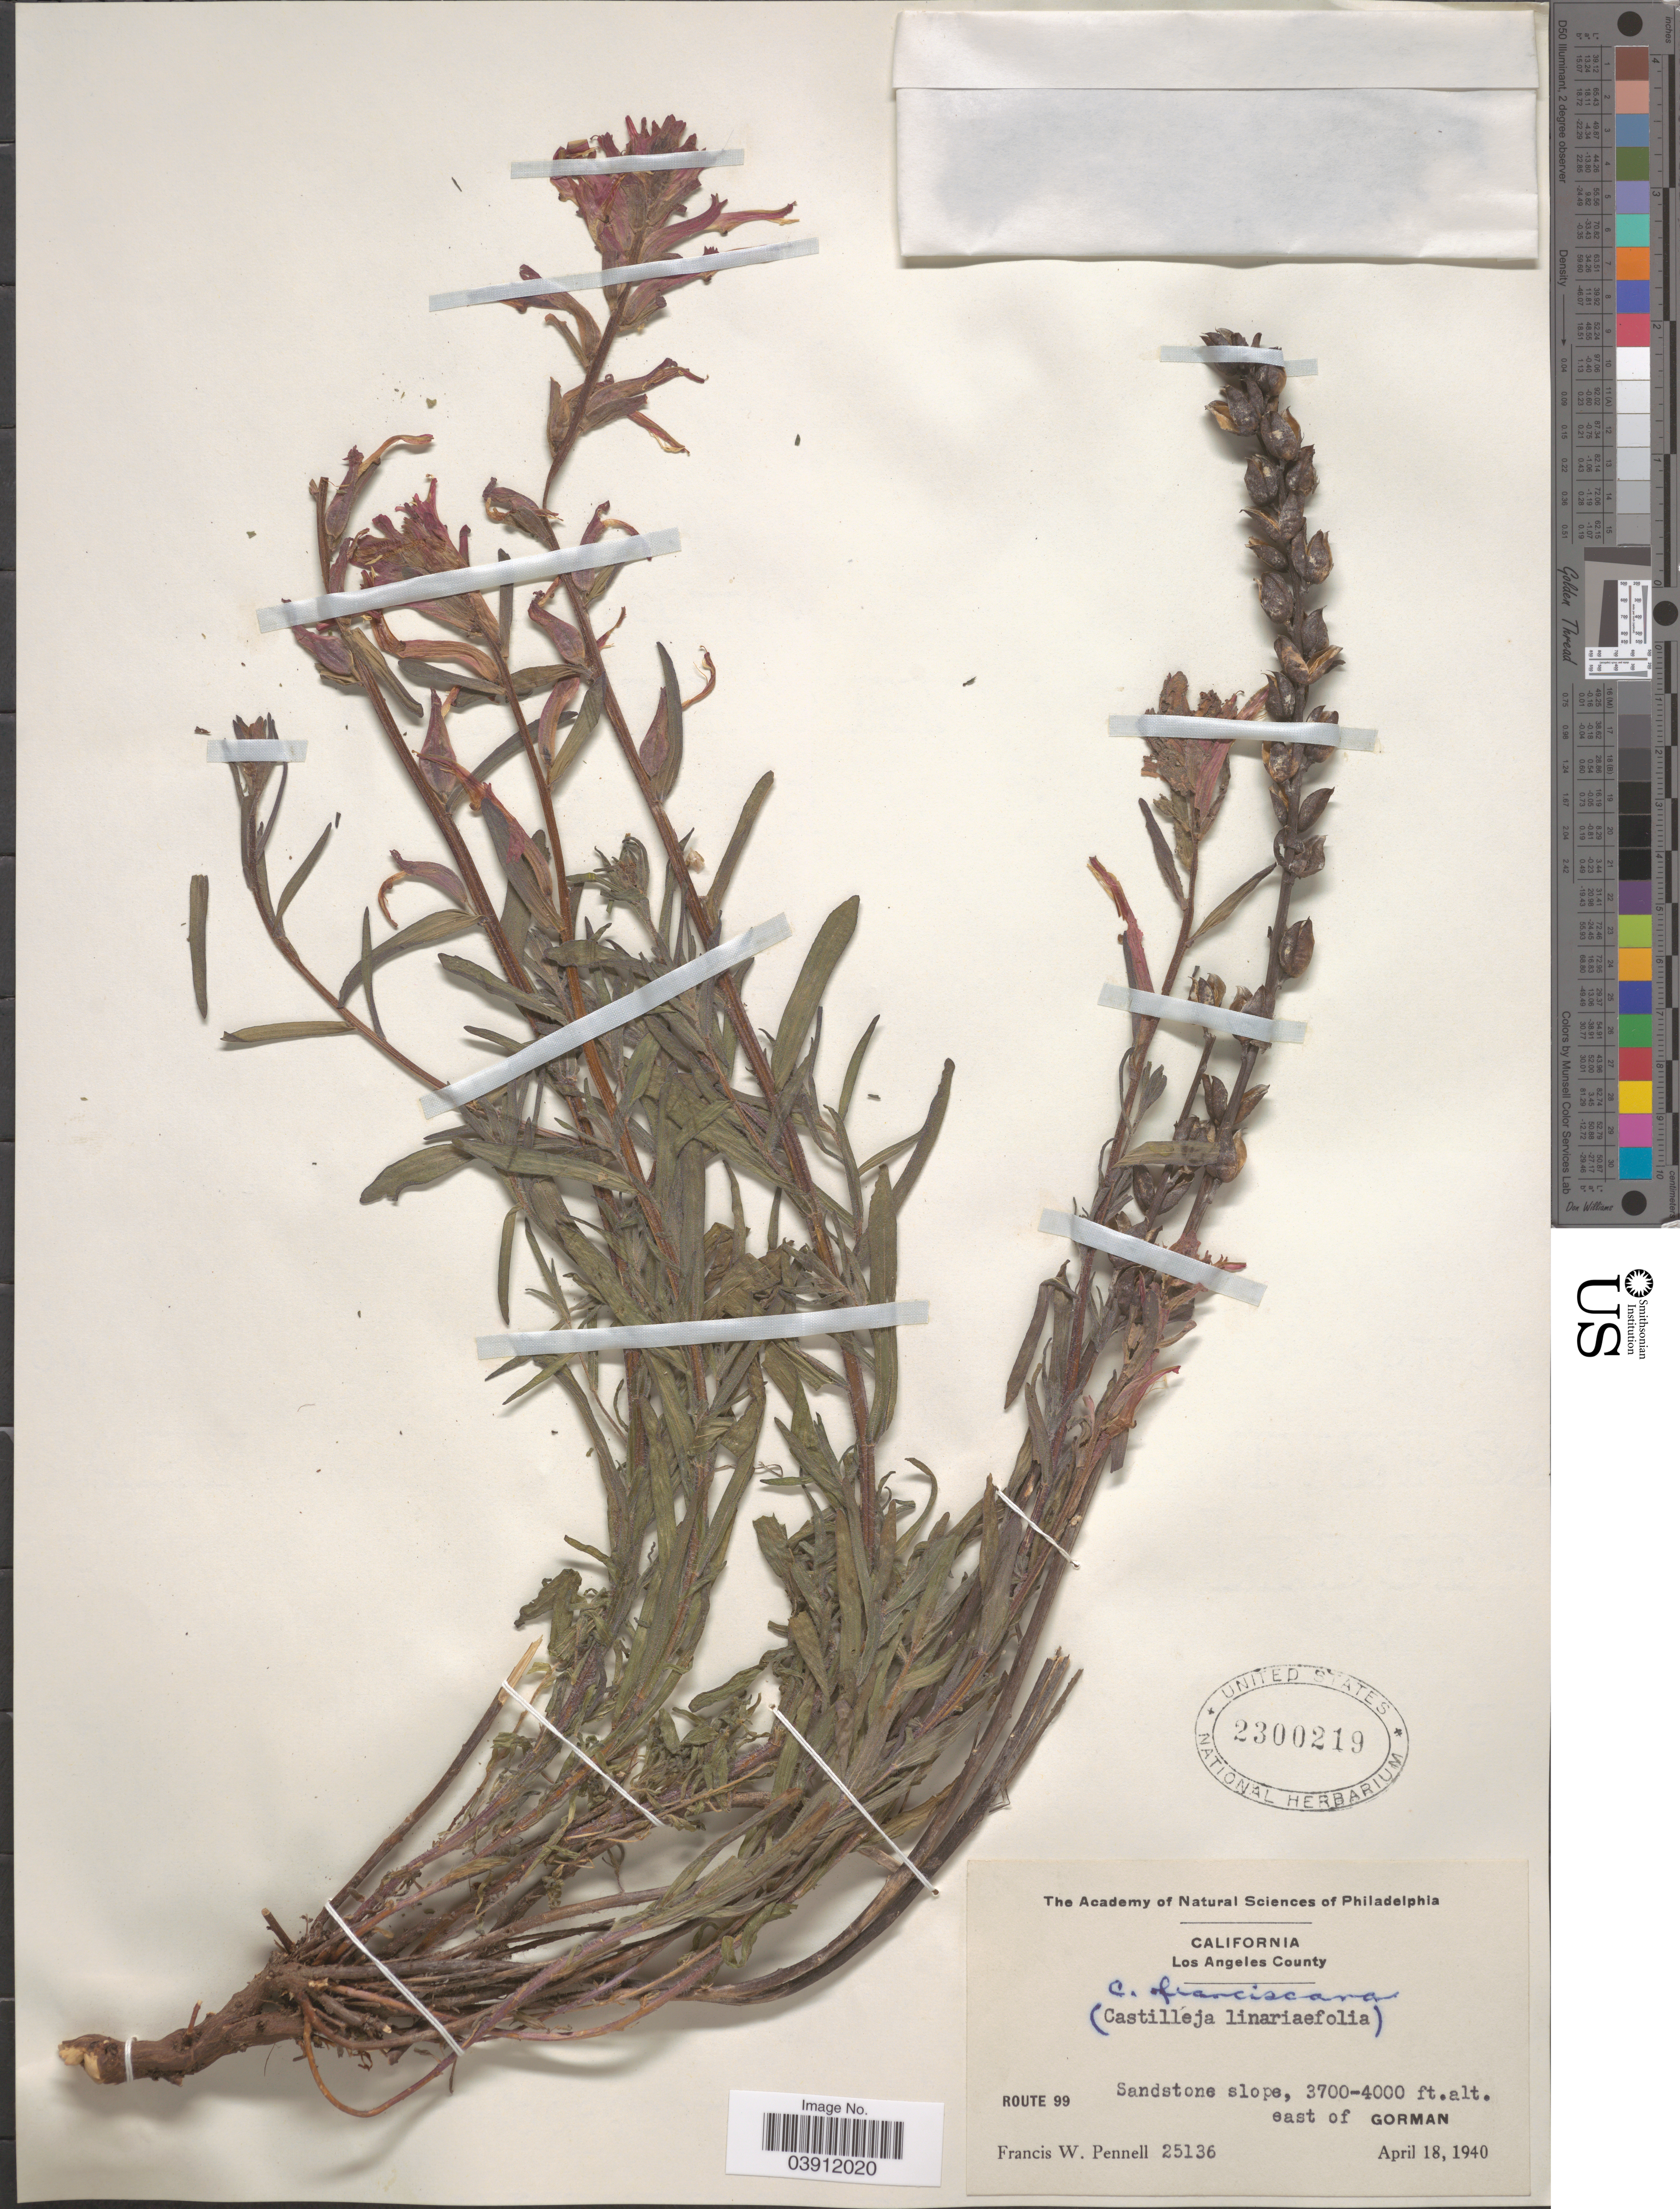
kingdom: Plantae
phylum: Tracheophyta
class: Magnoliopsida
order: Lamiales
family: Orobanchaceae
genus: Castilleja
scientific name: Castilleja franciscana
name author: Pennell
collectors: F. W. Pennell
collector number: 25136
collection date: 1940-04-18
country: United States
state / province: California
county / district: Los Angeles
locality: Los Angeles County. Route 99, Sandstone slope, east of Gorman.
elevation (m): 1128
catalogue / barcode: US 2300219